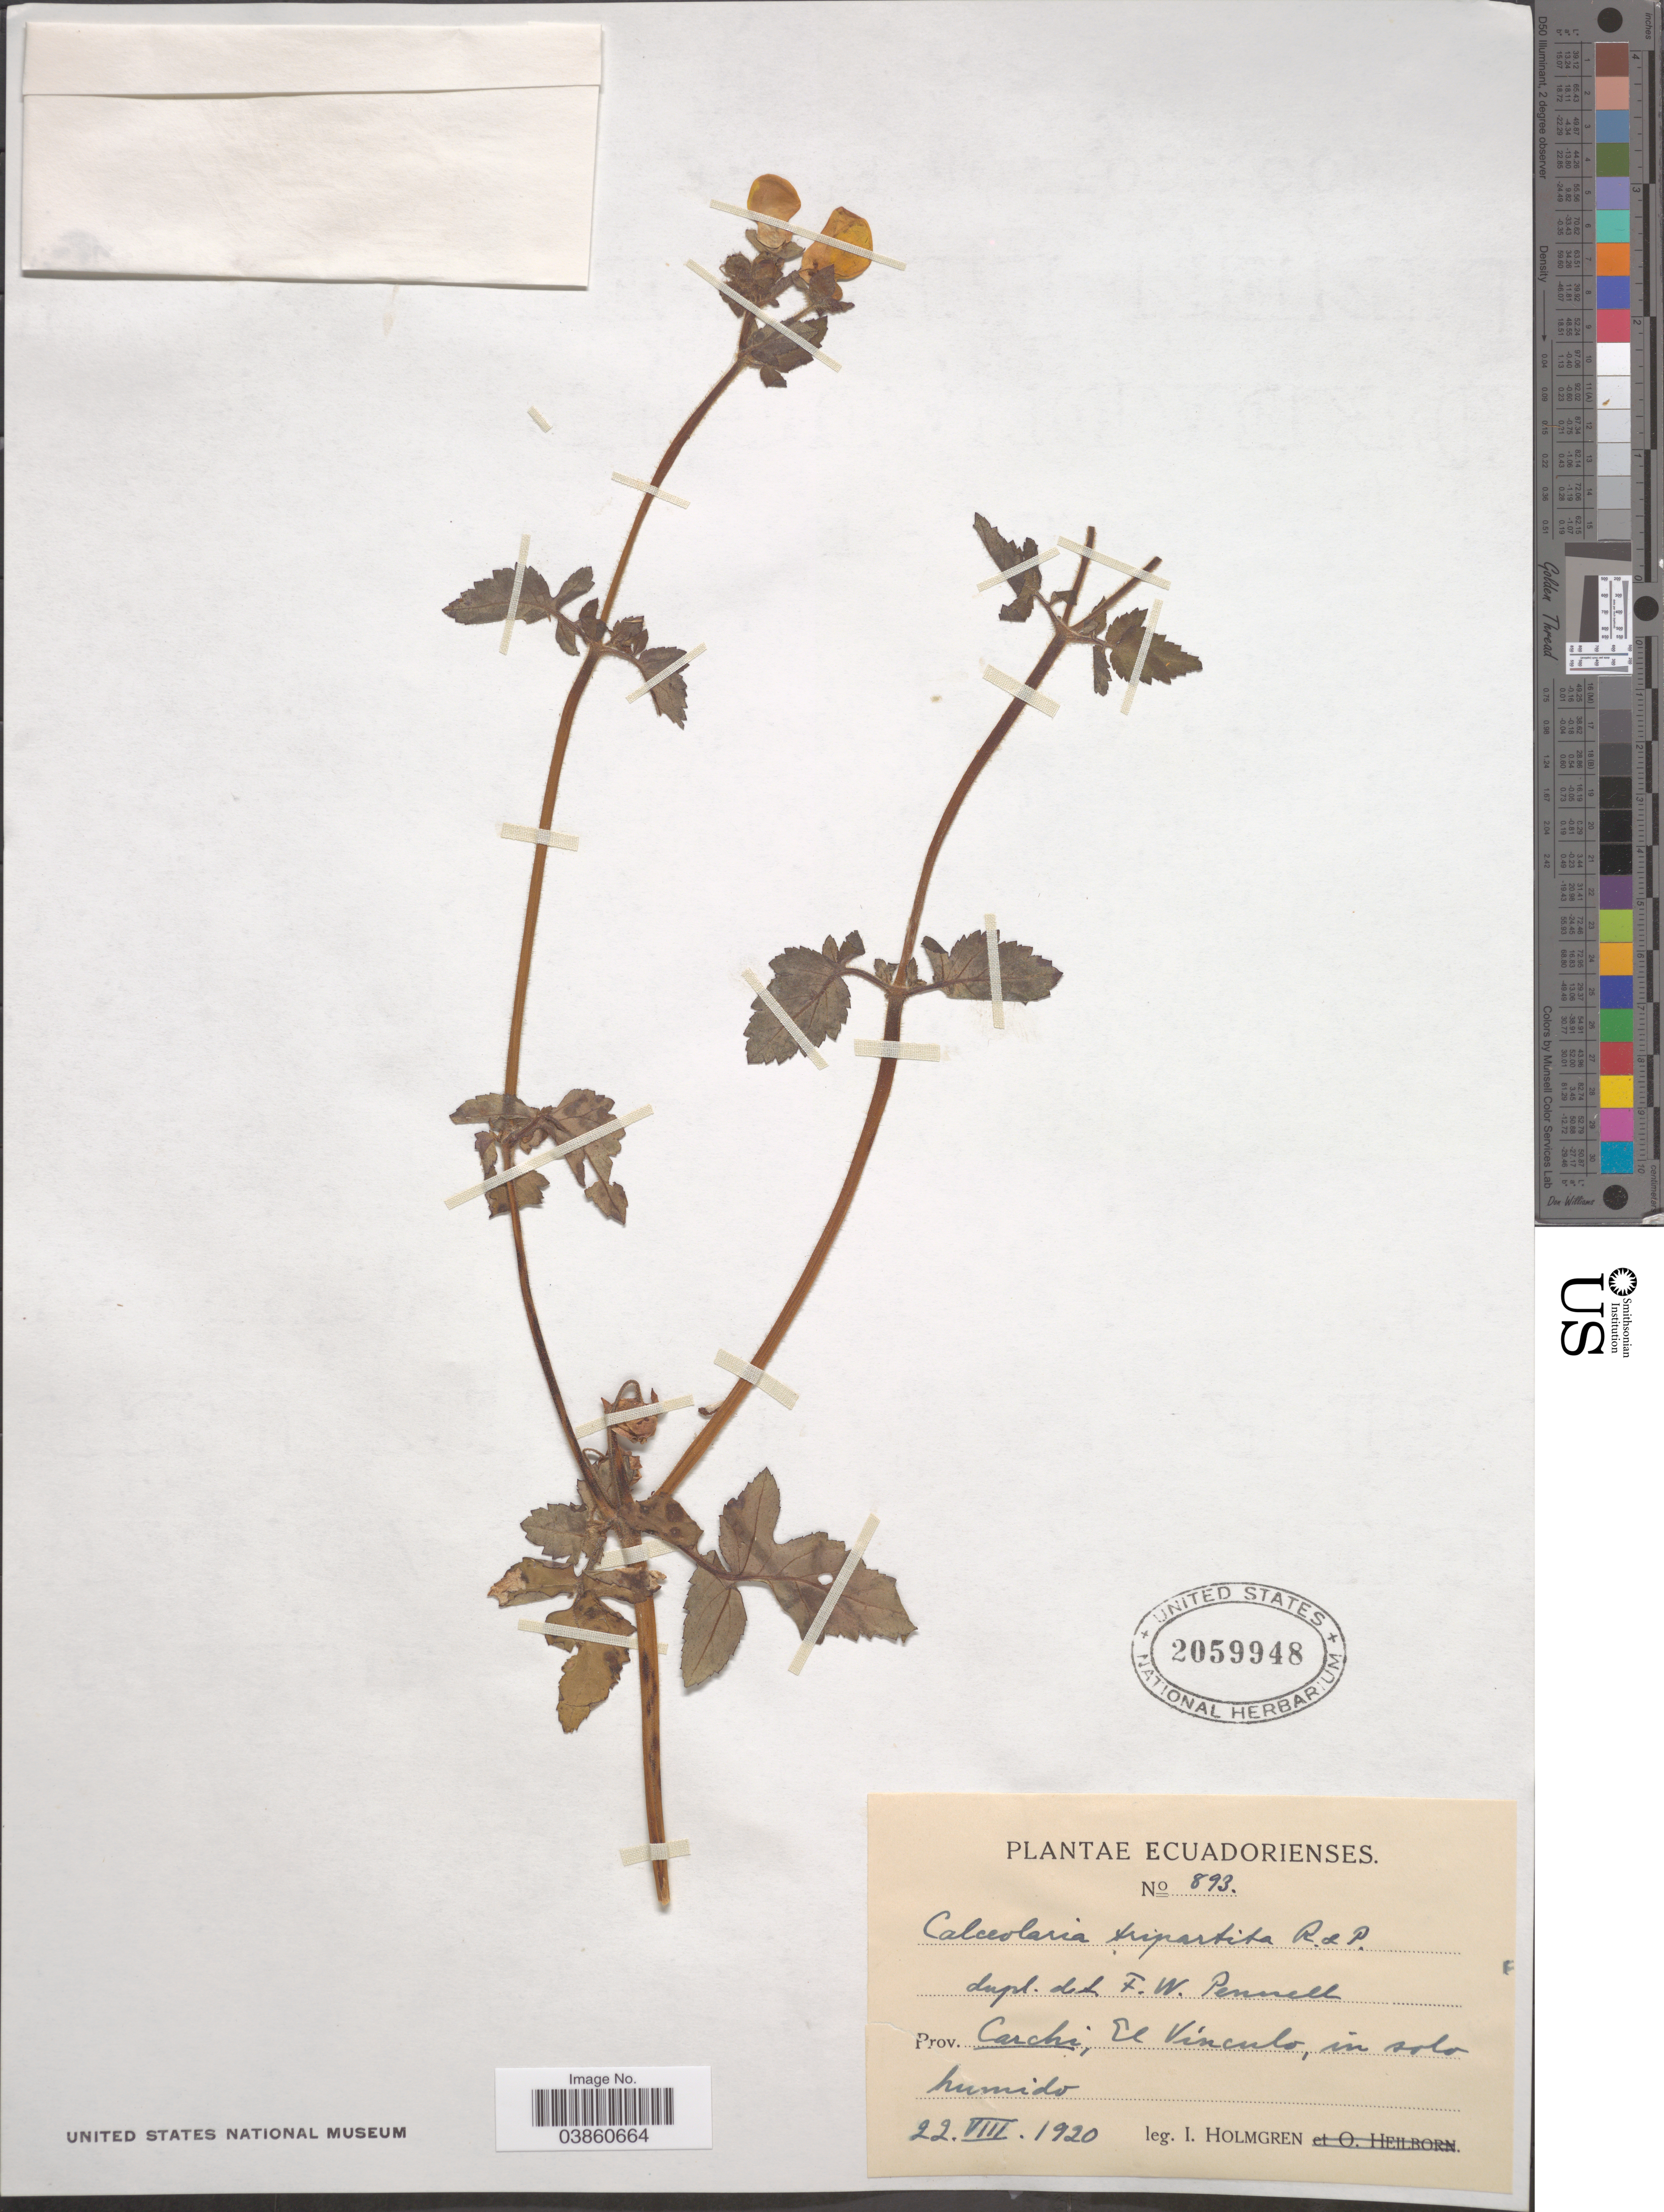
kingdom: Plantae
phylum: Tracheophyta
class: Magnoliopsida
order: Lamiales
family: Calceolariaceae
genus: Calceolaria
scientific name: Calceolaria tripartita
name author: Ruiz & Pav.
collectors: I. Holmgren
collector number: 893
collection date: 1920-08-22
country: Ecuador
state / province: Carchi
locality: El Vinculo.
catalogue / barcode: US 2059948